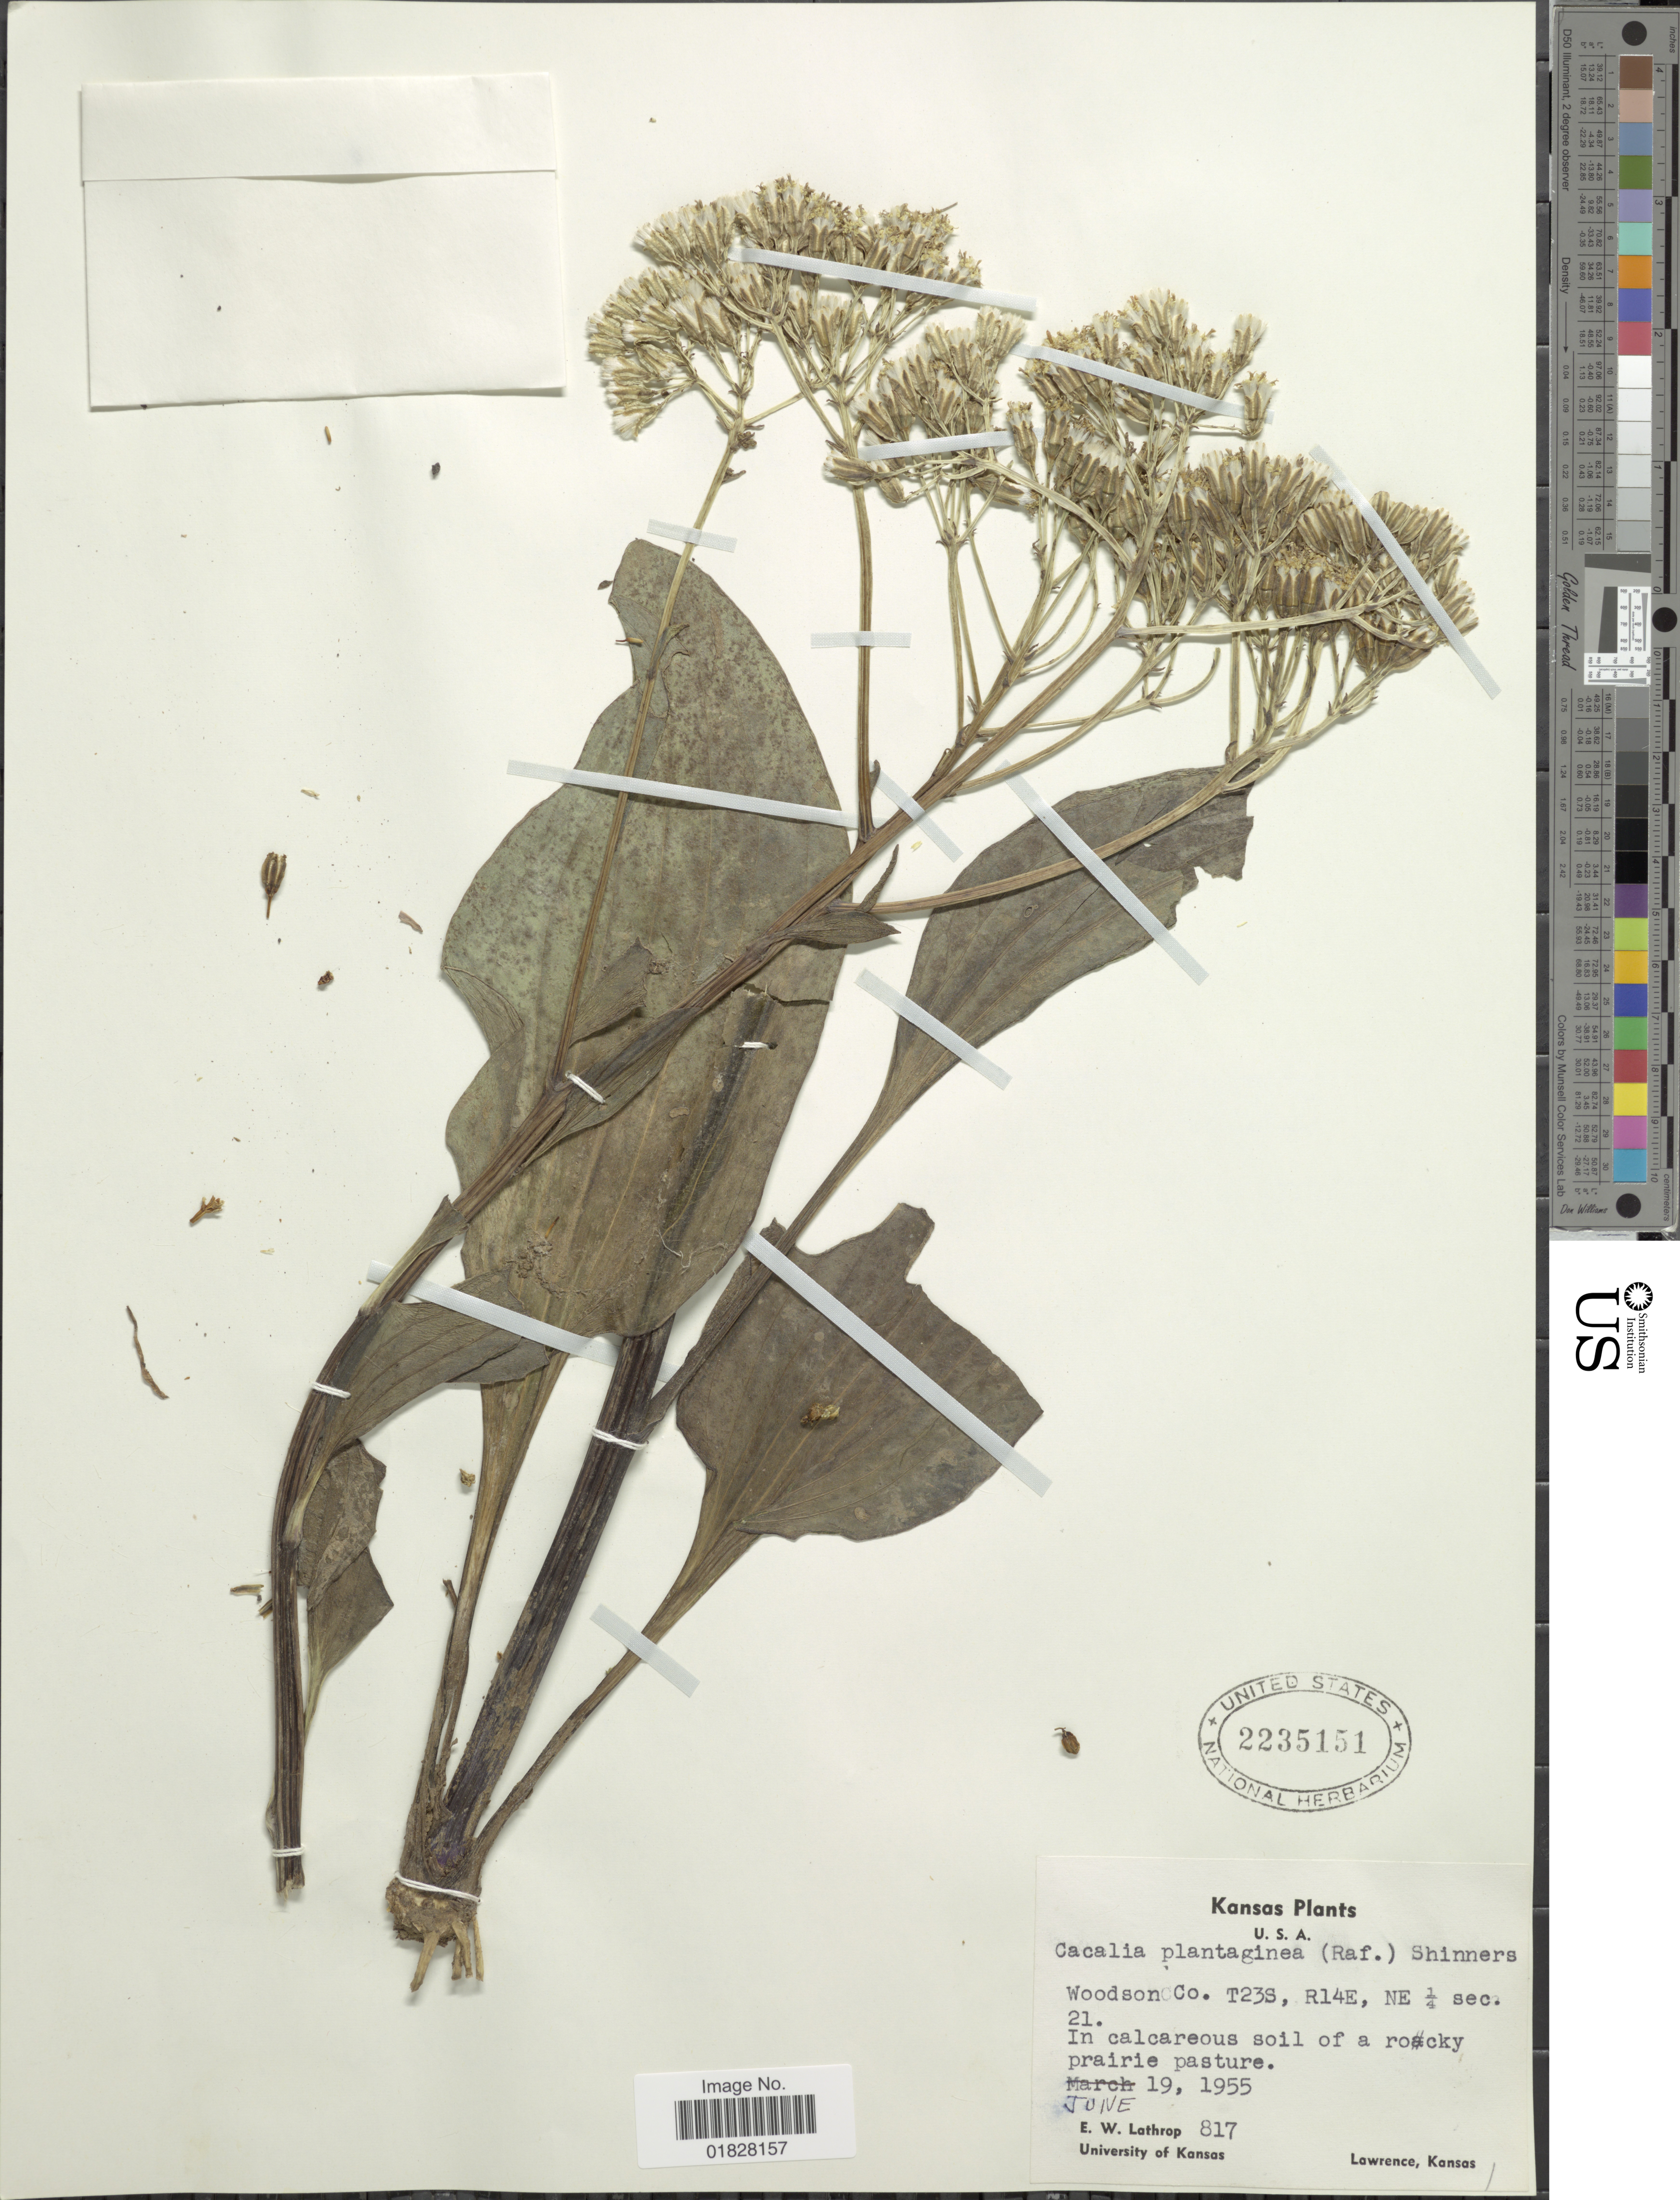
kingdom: Plantae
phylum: Tracheophyta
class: Magnoliopsida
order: Asterales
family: Asteraceae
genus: Arnoglossum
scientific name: Arnoglossum plantagineum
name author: Raf.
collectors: E. W. Lathrop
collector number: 817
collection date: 1955-06-19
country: United States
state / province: Kansas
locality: Woodson Co. T23S, R14E, NE ¼ sec. 21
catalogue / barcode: US 2235151